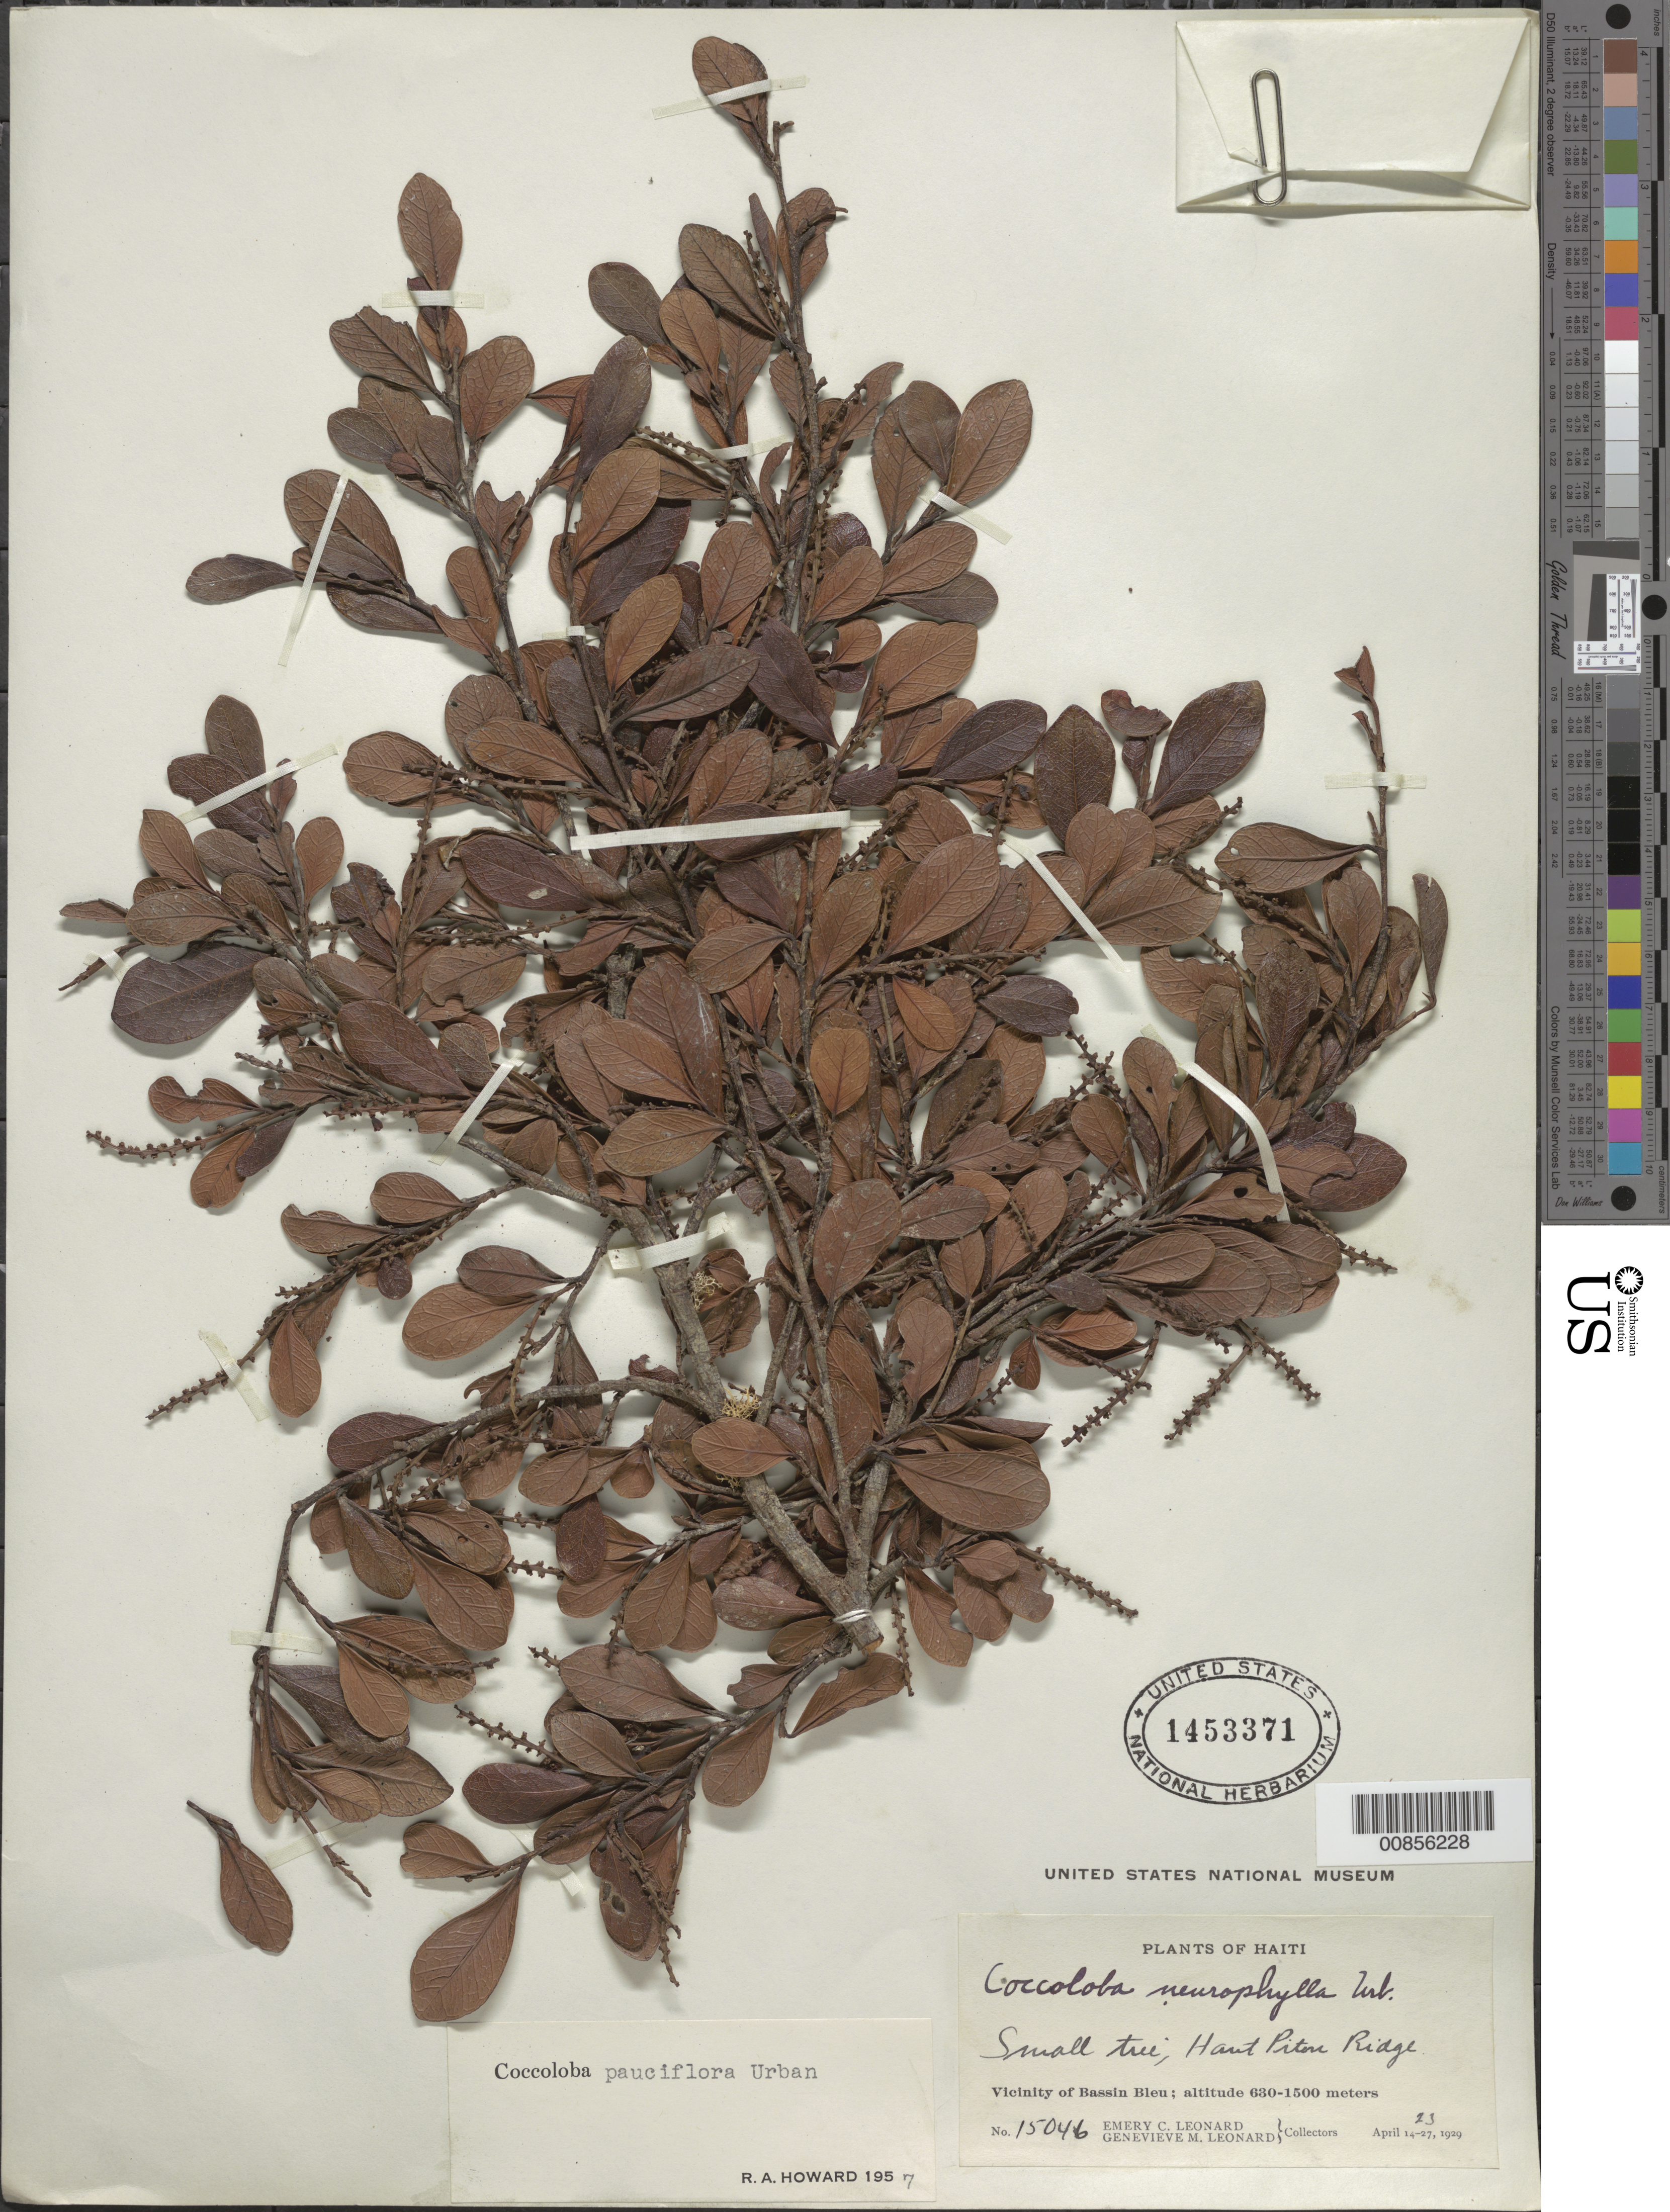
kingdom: Plantae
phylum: Tracheophyta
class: Magnoliopsida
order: Caryophyllales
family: Polygonaceae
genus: Coccoloba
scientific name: Coccoloba pauciflora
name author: Urb.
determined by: Howard, R. A.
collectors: E. C. Leonard & G. M. Leonard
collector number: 15046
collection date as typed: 23 Apr 1929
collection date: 1929-04-23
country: Haiti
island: Hispaniola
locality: Vicinity of Bassin Bleu. Haut Piton Ridge.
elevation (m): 630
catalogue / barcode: US 1453371